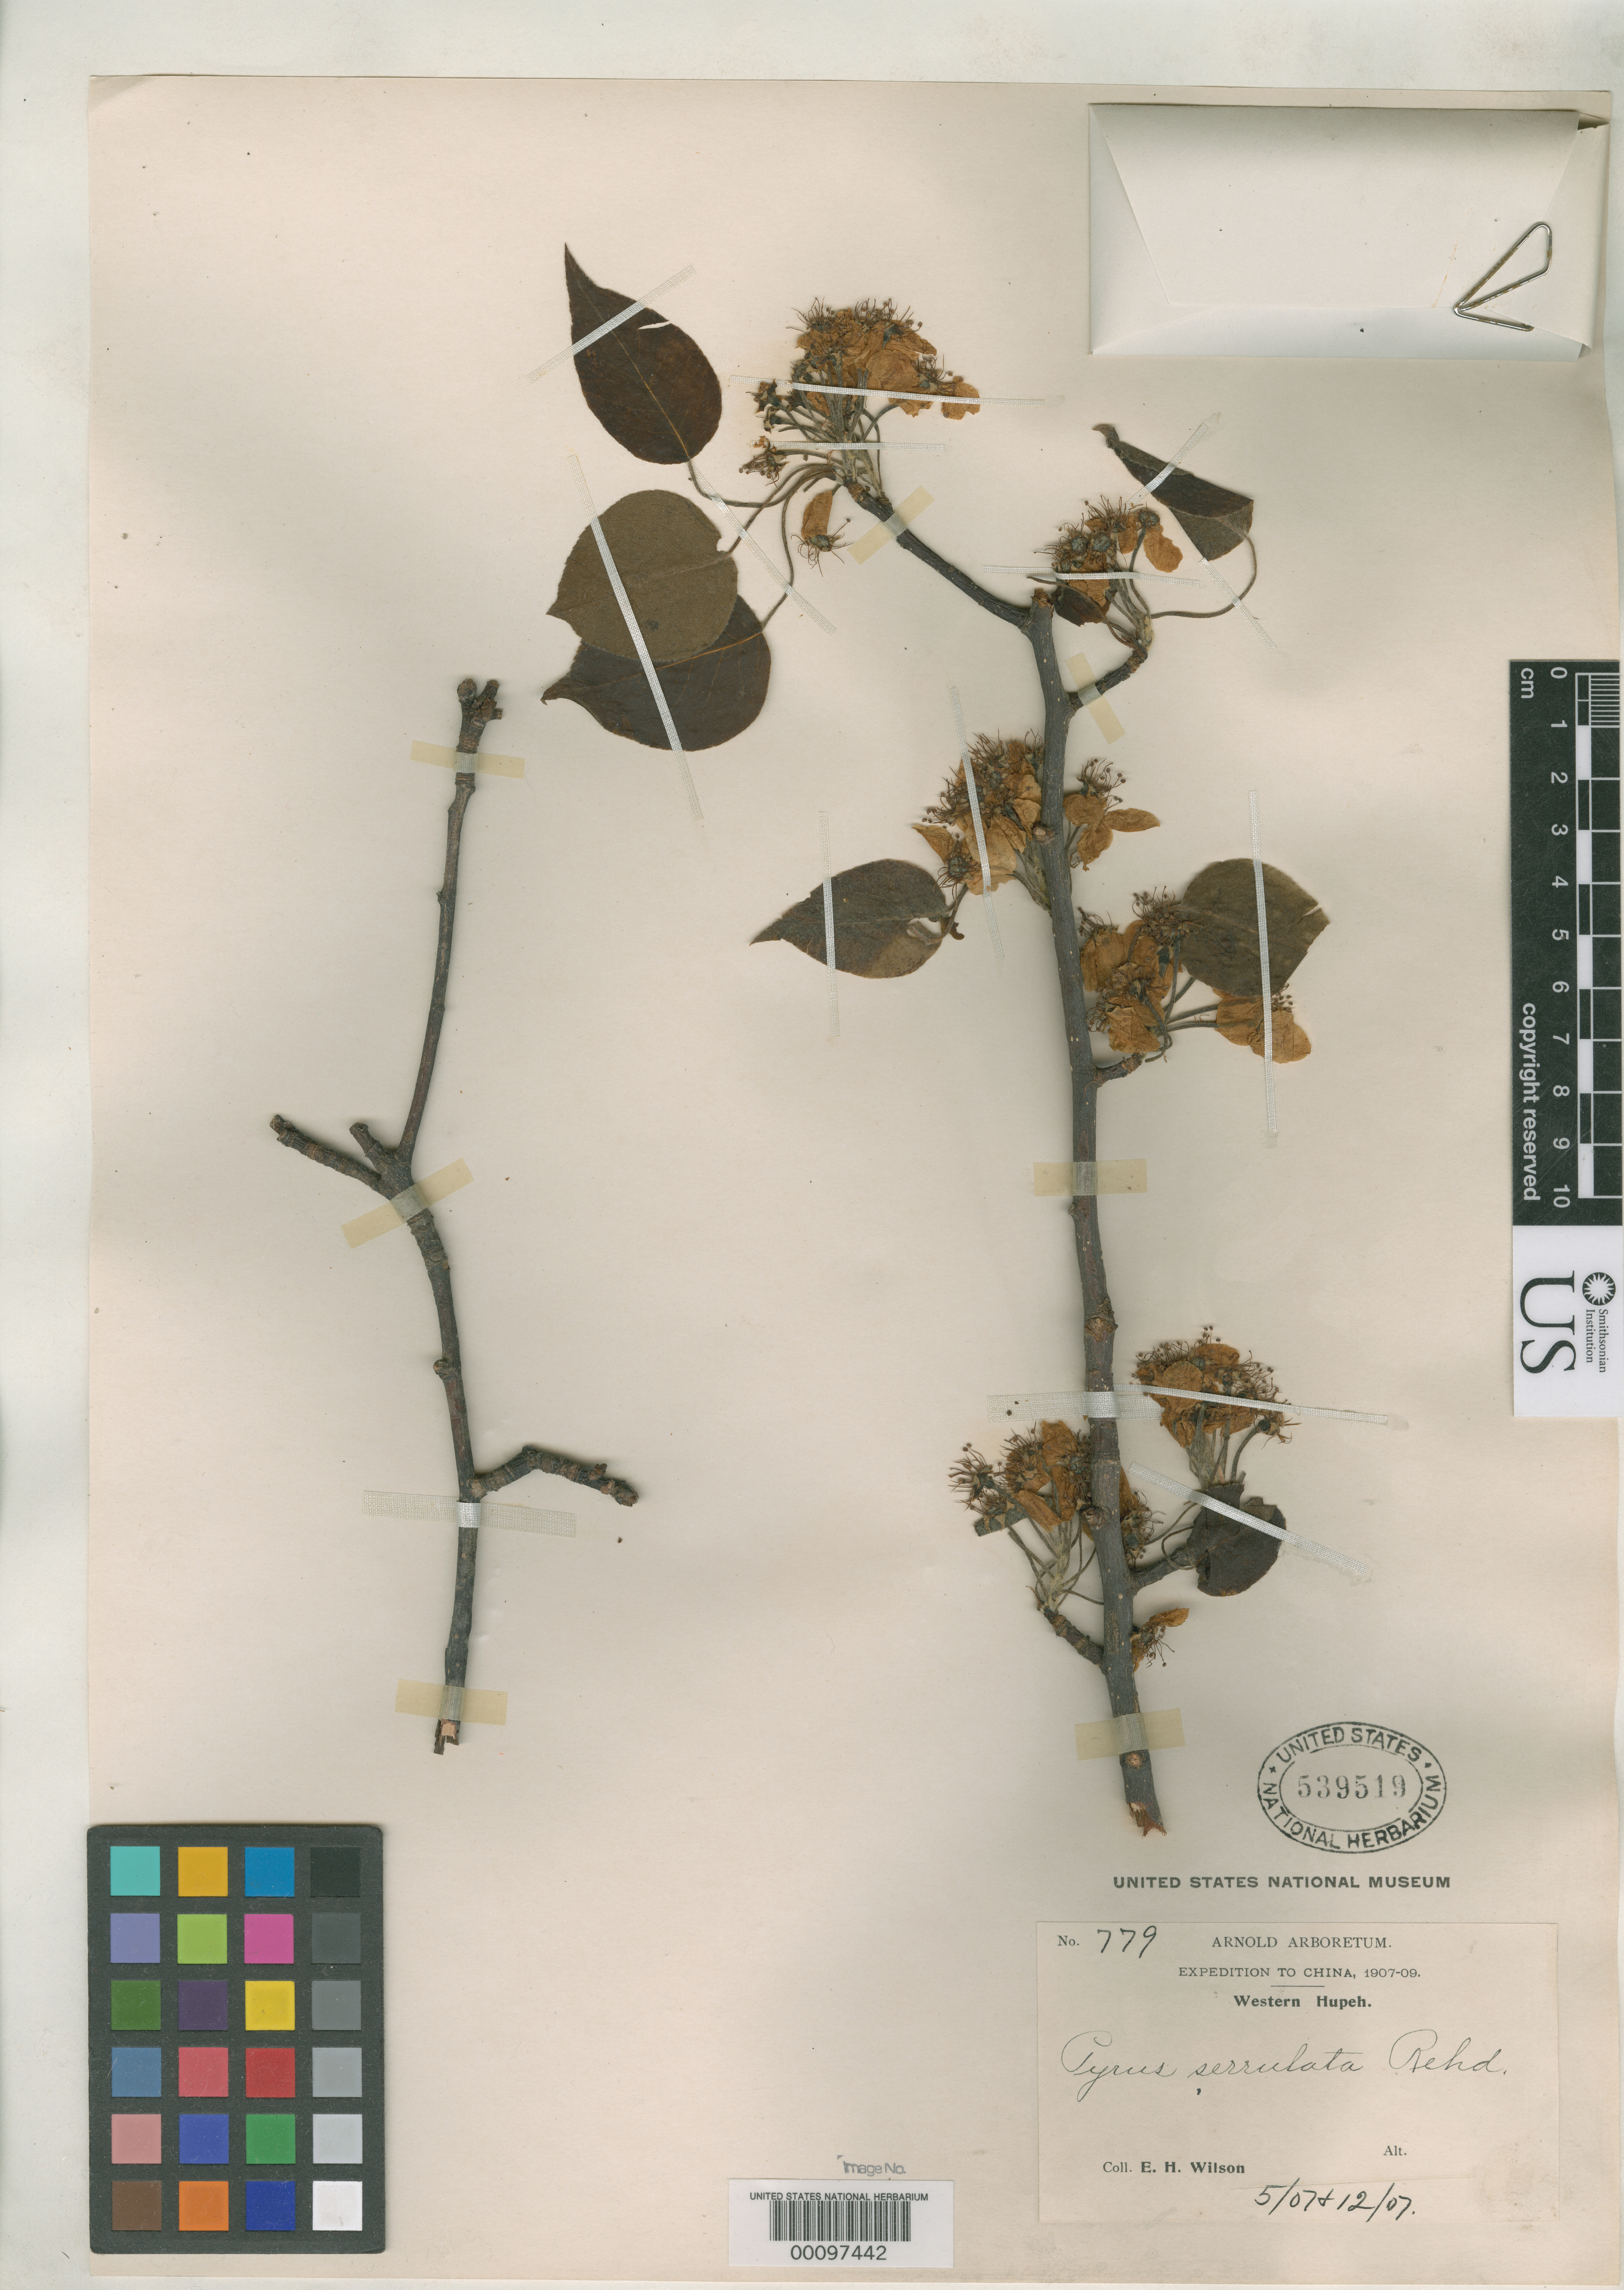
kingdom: Plantae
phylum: Tracheophyta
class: Magnoliopsida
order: Rosales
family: Rosaceae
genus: Pyrus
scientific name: Pyrus serrulata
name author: Rehder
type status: Isotype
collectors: E. H. Wilson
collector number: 779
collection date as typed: May 1907 and -- Dec 1907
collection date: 1907-05,1907-12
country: China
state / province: Hubei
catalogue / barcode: US 539519